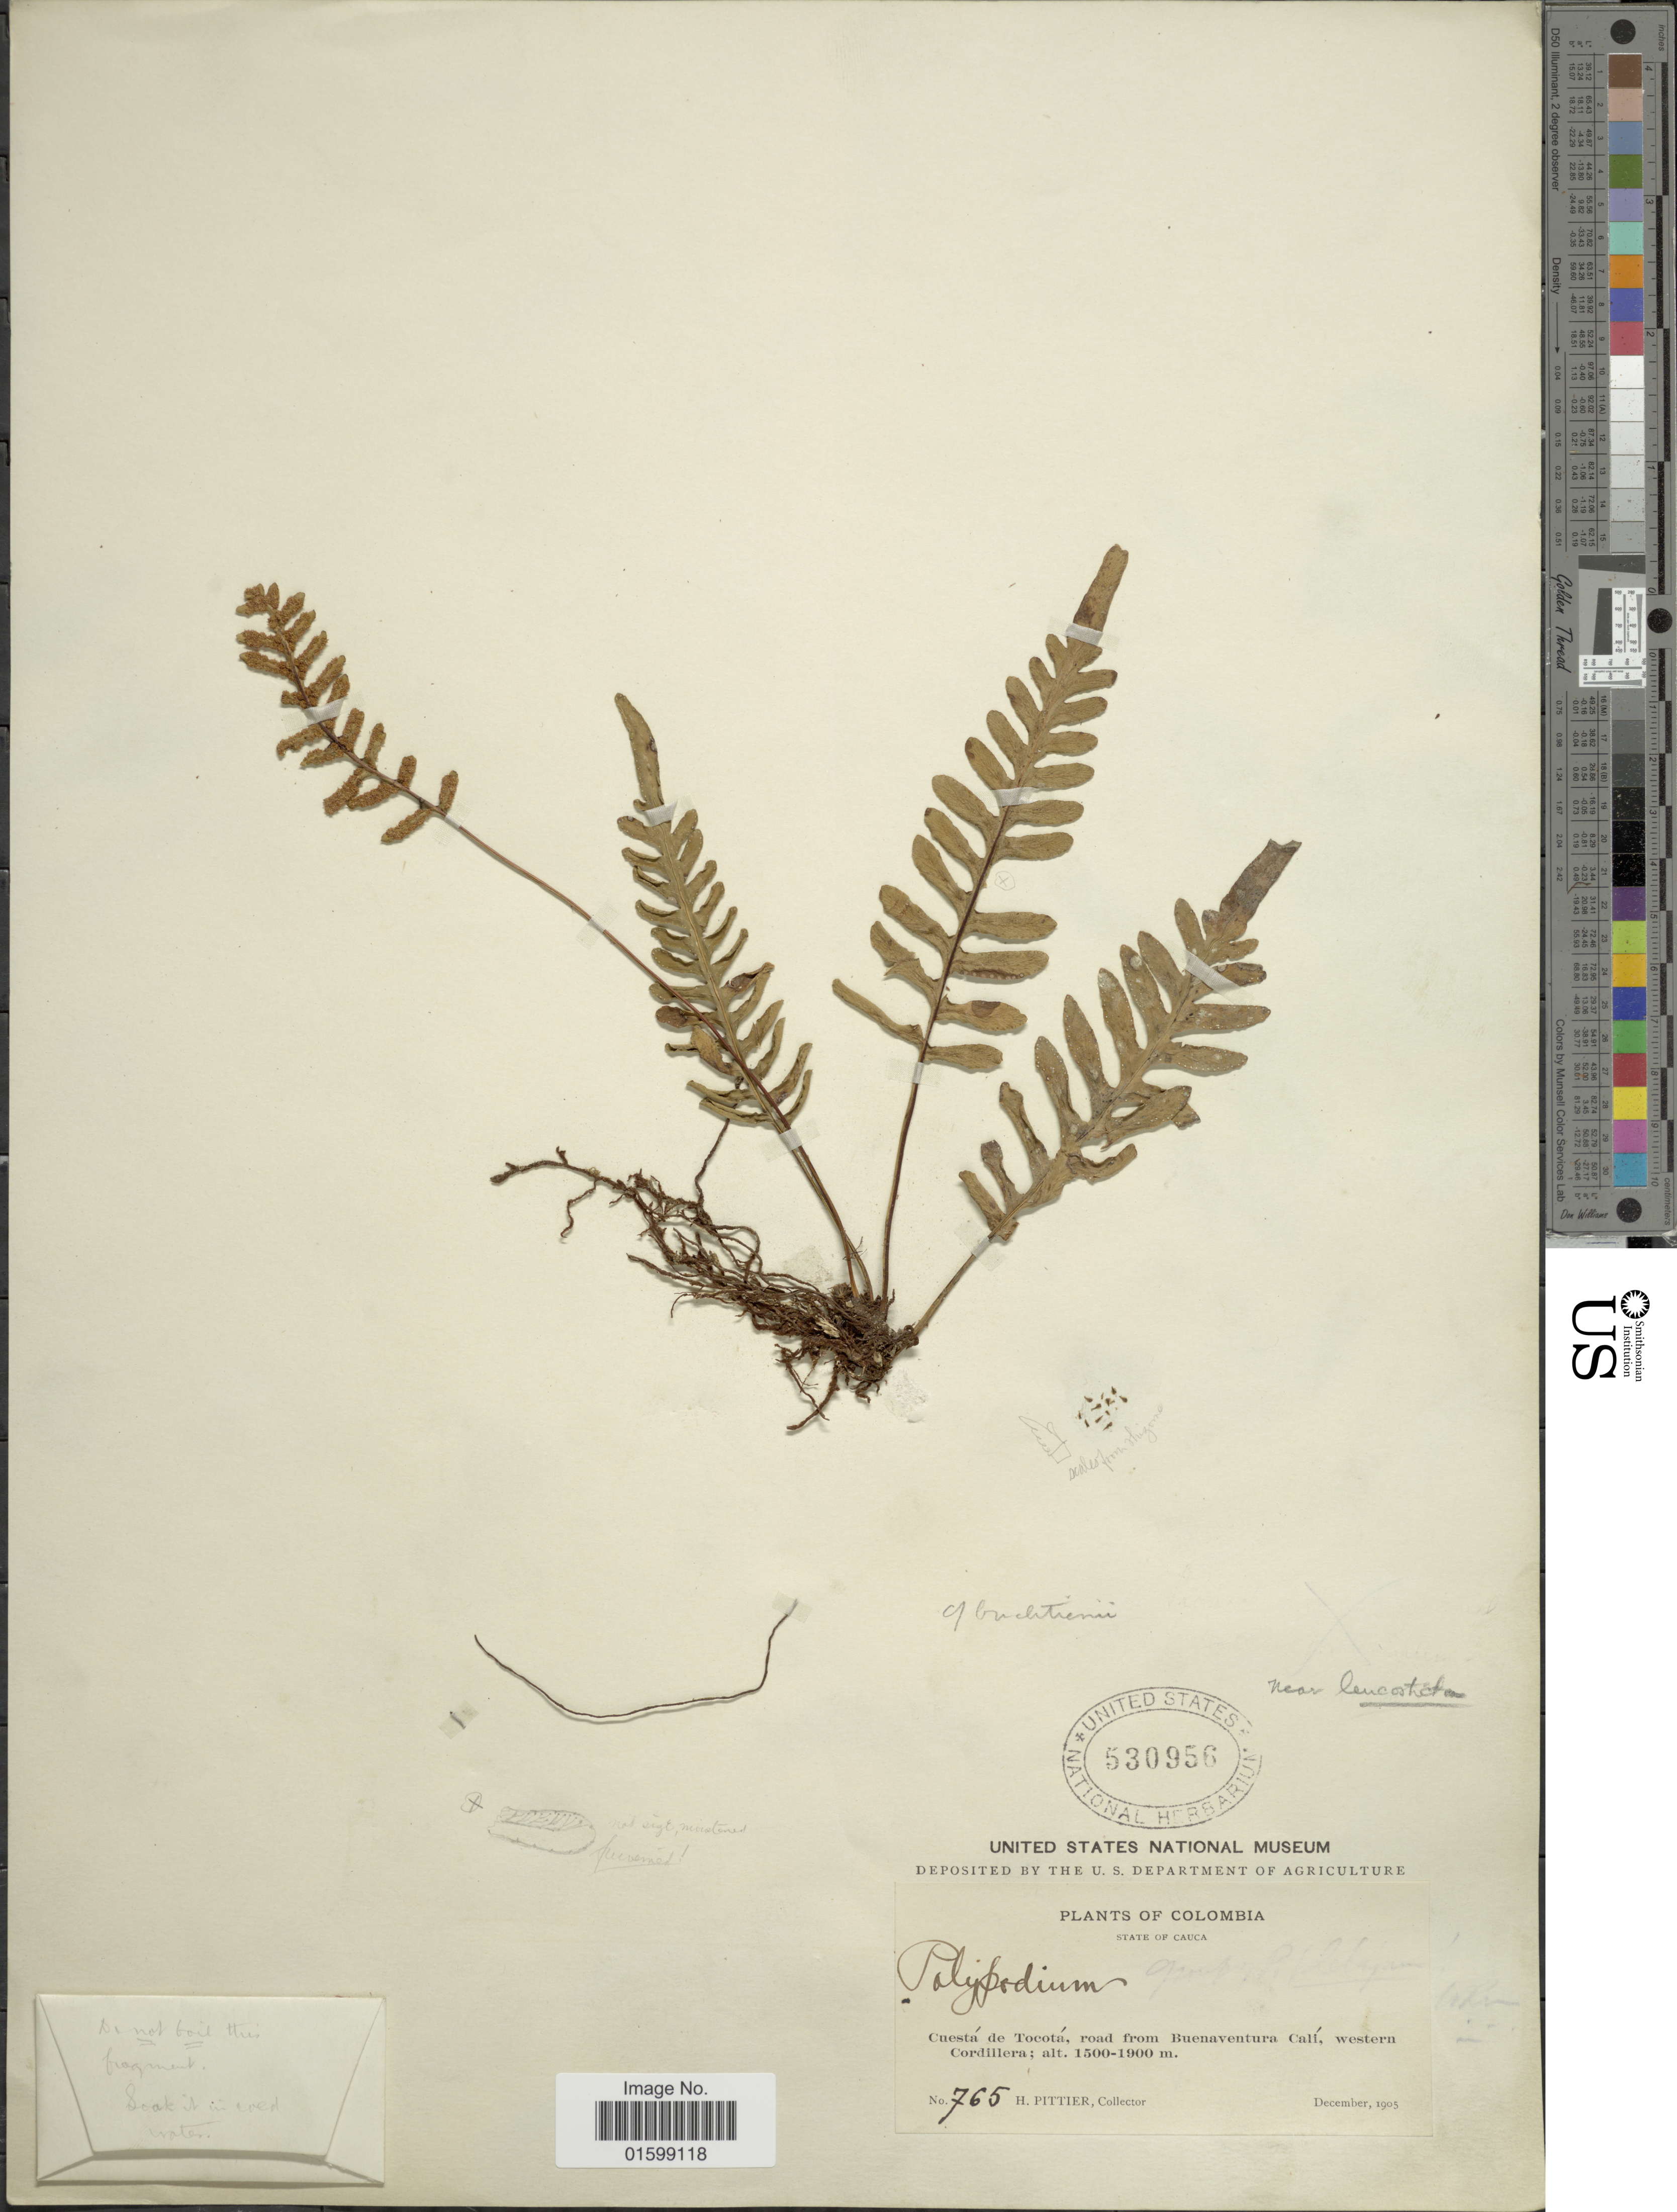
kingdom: Plantae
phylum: Tracheophyta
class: Polypodiopsida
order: Polypodiales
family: Polypodiaceae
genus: Pleopeltis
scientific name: Pleopeltis buchtienii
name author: (Christ & Rosenst.) A.R. Sm.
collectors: H. F. Pittier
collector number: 765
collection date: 1905-12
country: Colombia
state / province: Cauca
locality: Cuestá de Tocotá, road from Buenaventura Calí, western Cordillera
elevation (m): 1500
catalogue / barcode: US 530956